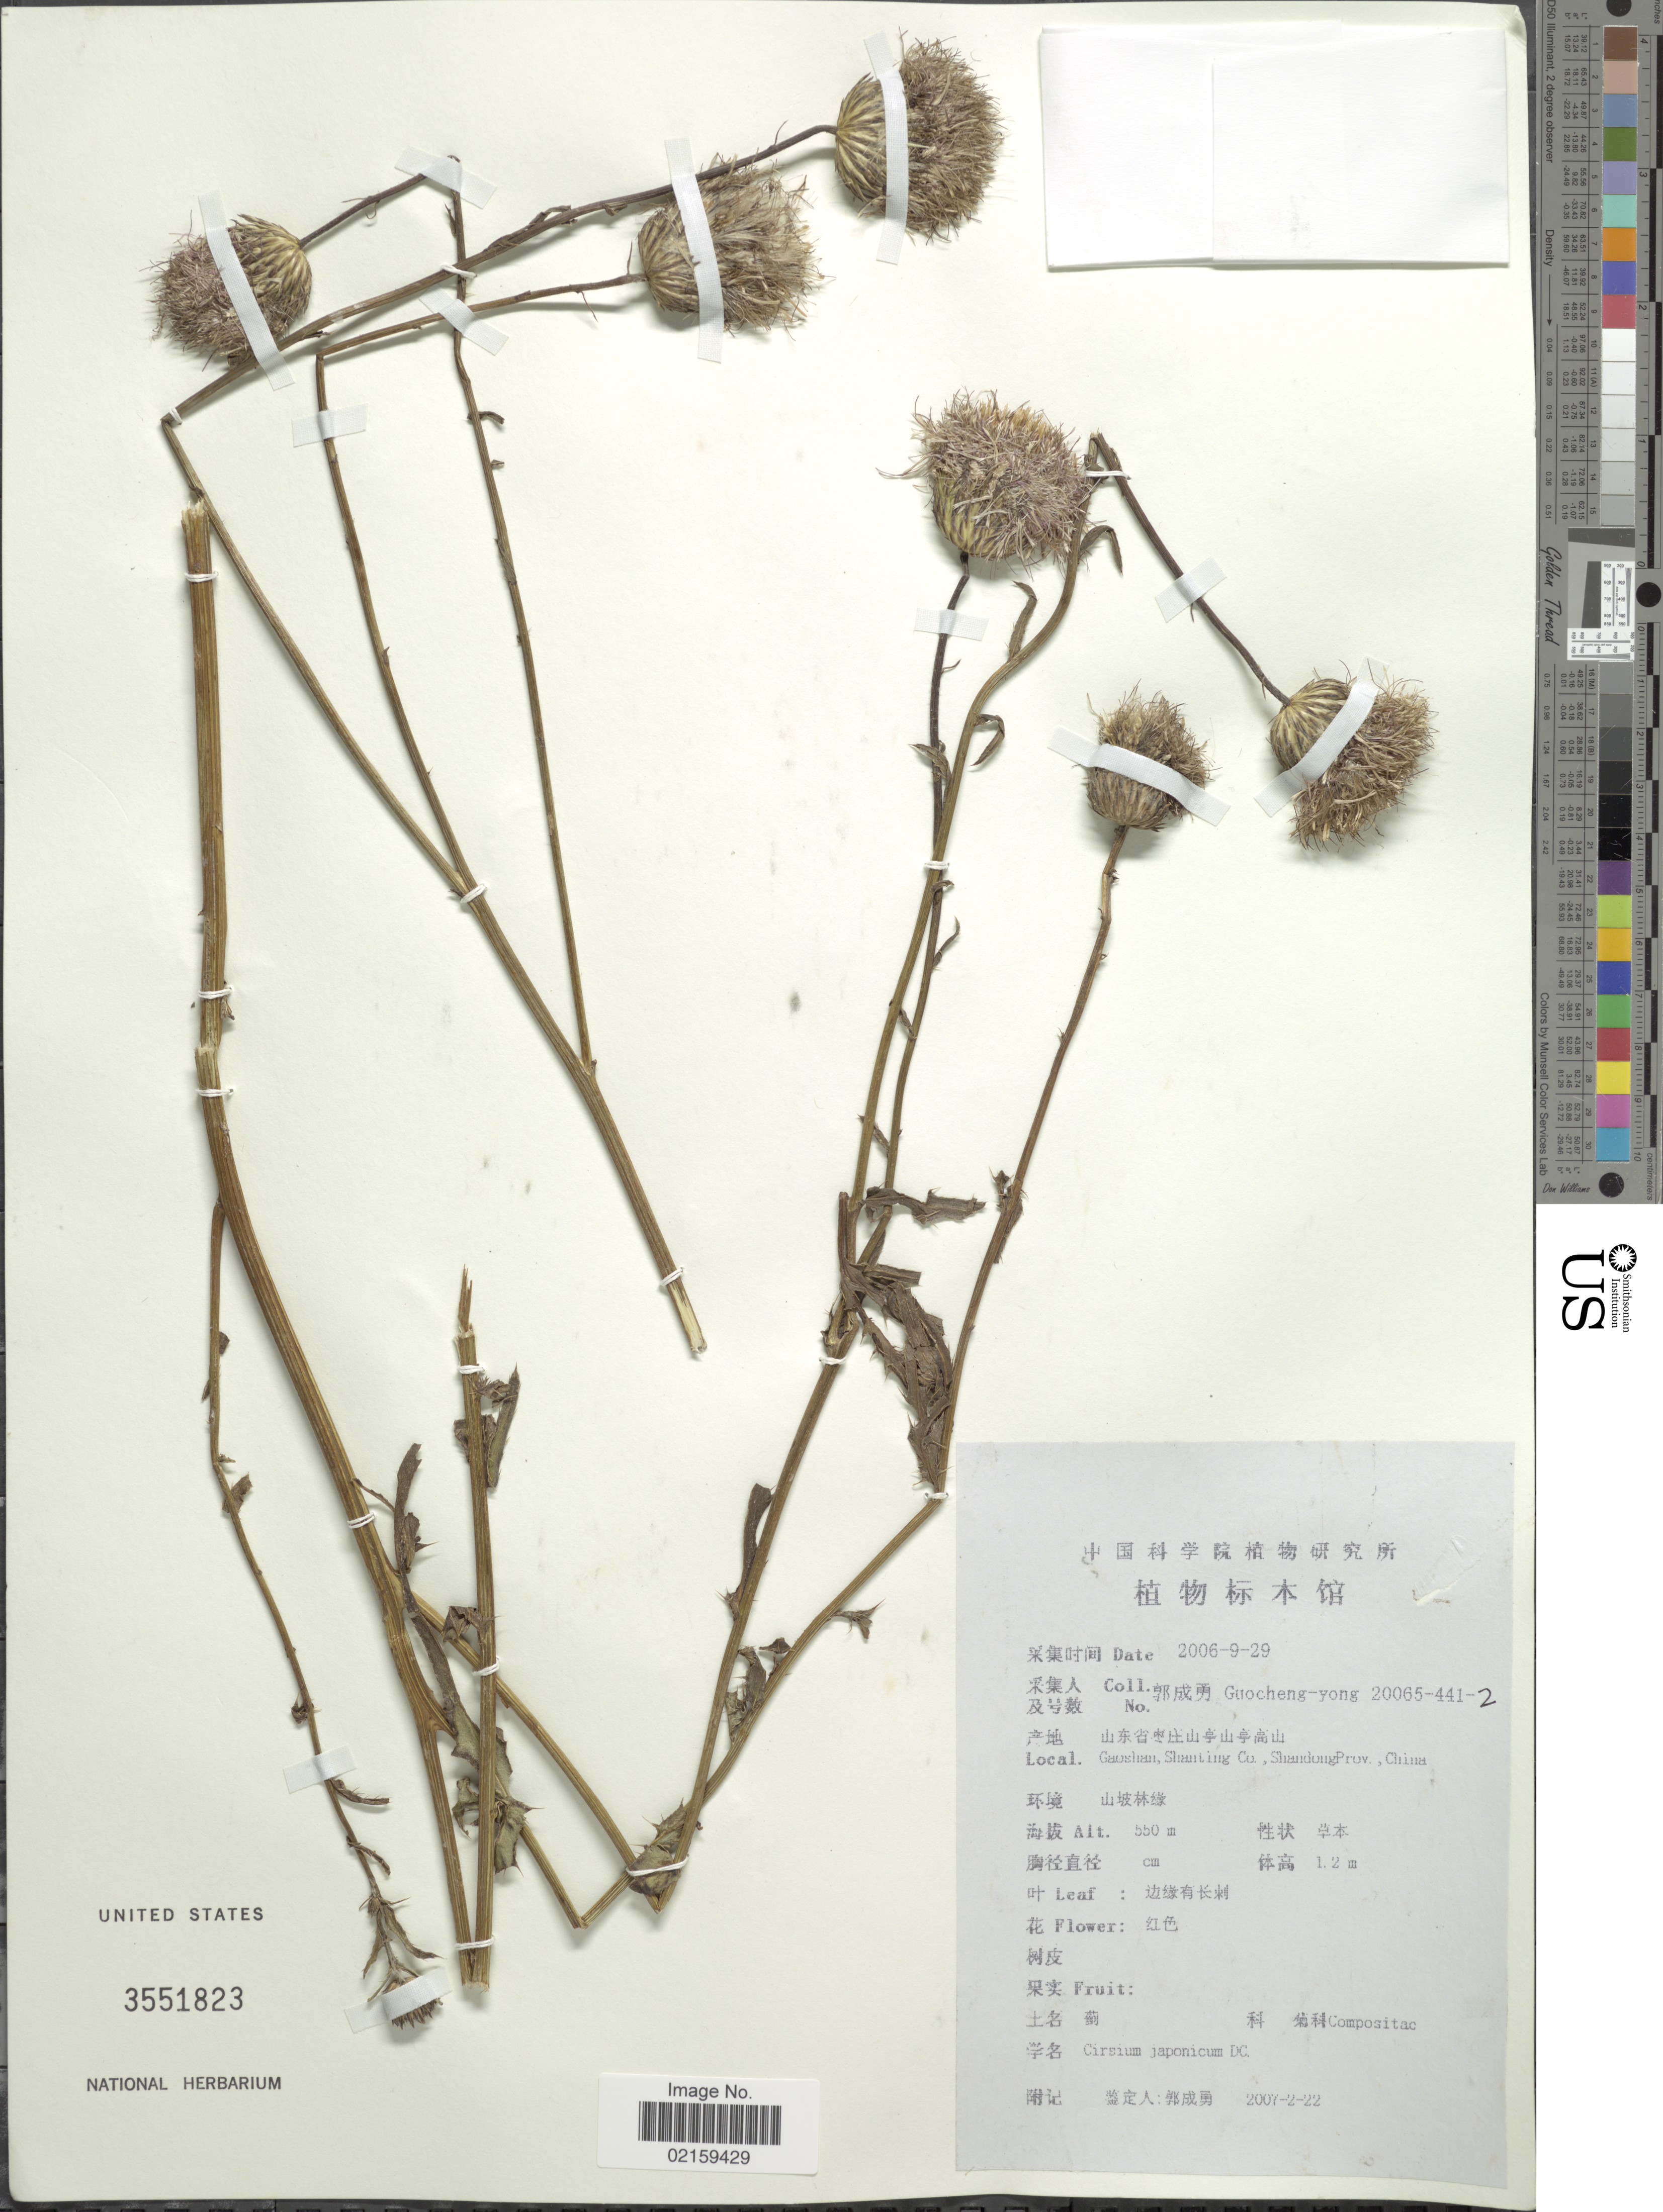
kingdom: Plantae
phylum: Tracheophyta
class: Magnoliopsida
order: Asterales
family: Asteraceae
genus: Cirsium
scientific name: Cirsium japonicum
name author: DC.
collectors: Guo cheng-yong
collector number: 20065-441-2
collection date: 2006-09-29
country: China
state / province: Shandong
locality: Gaoshan, Shanting Co. ShandongProv.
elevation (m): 550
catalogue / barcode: US 3551823